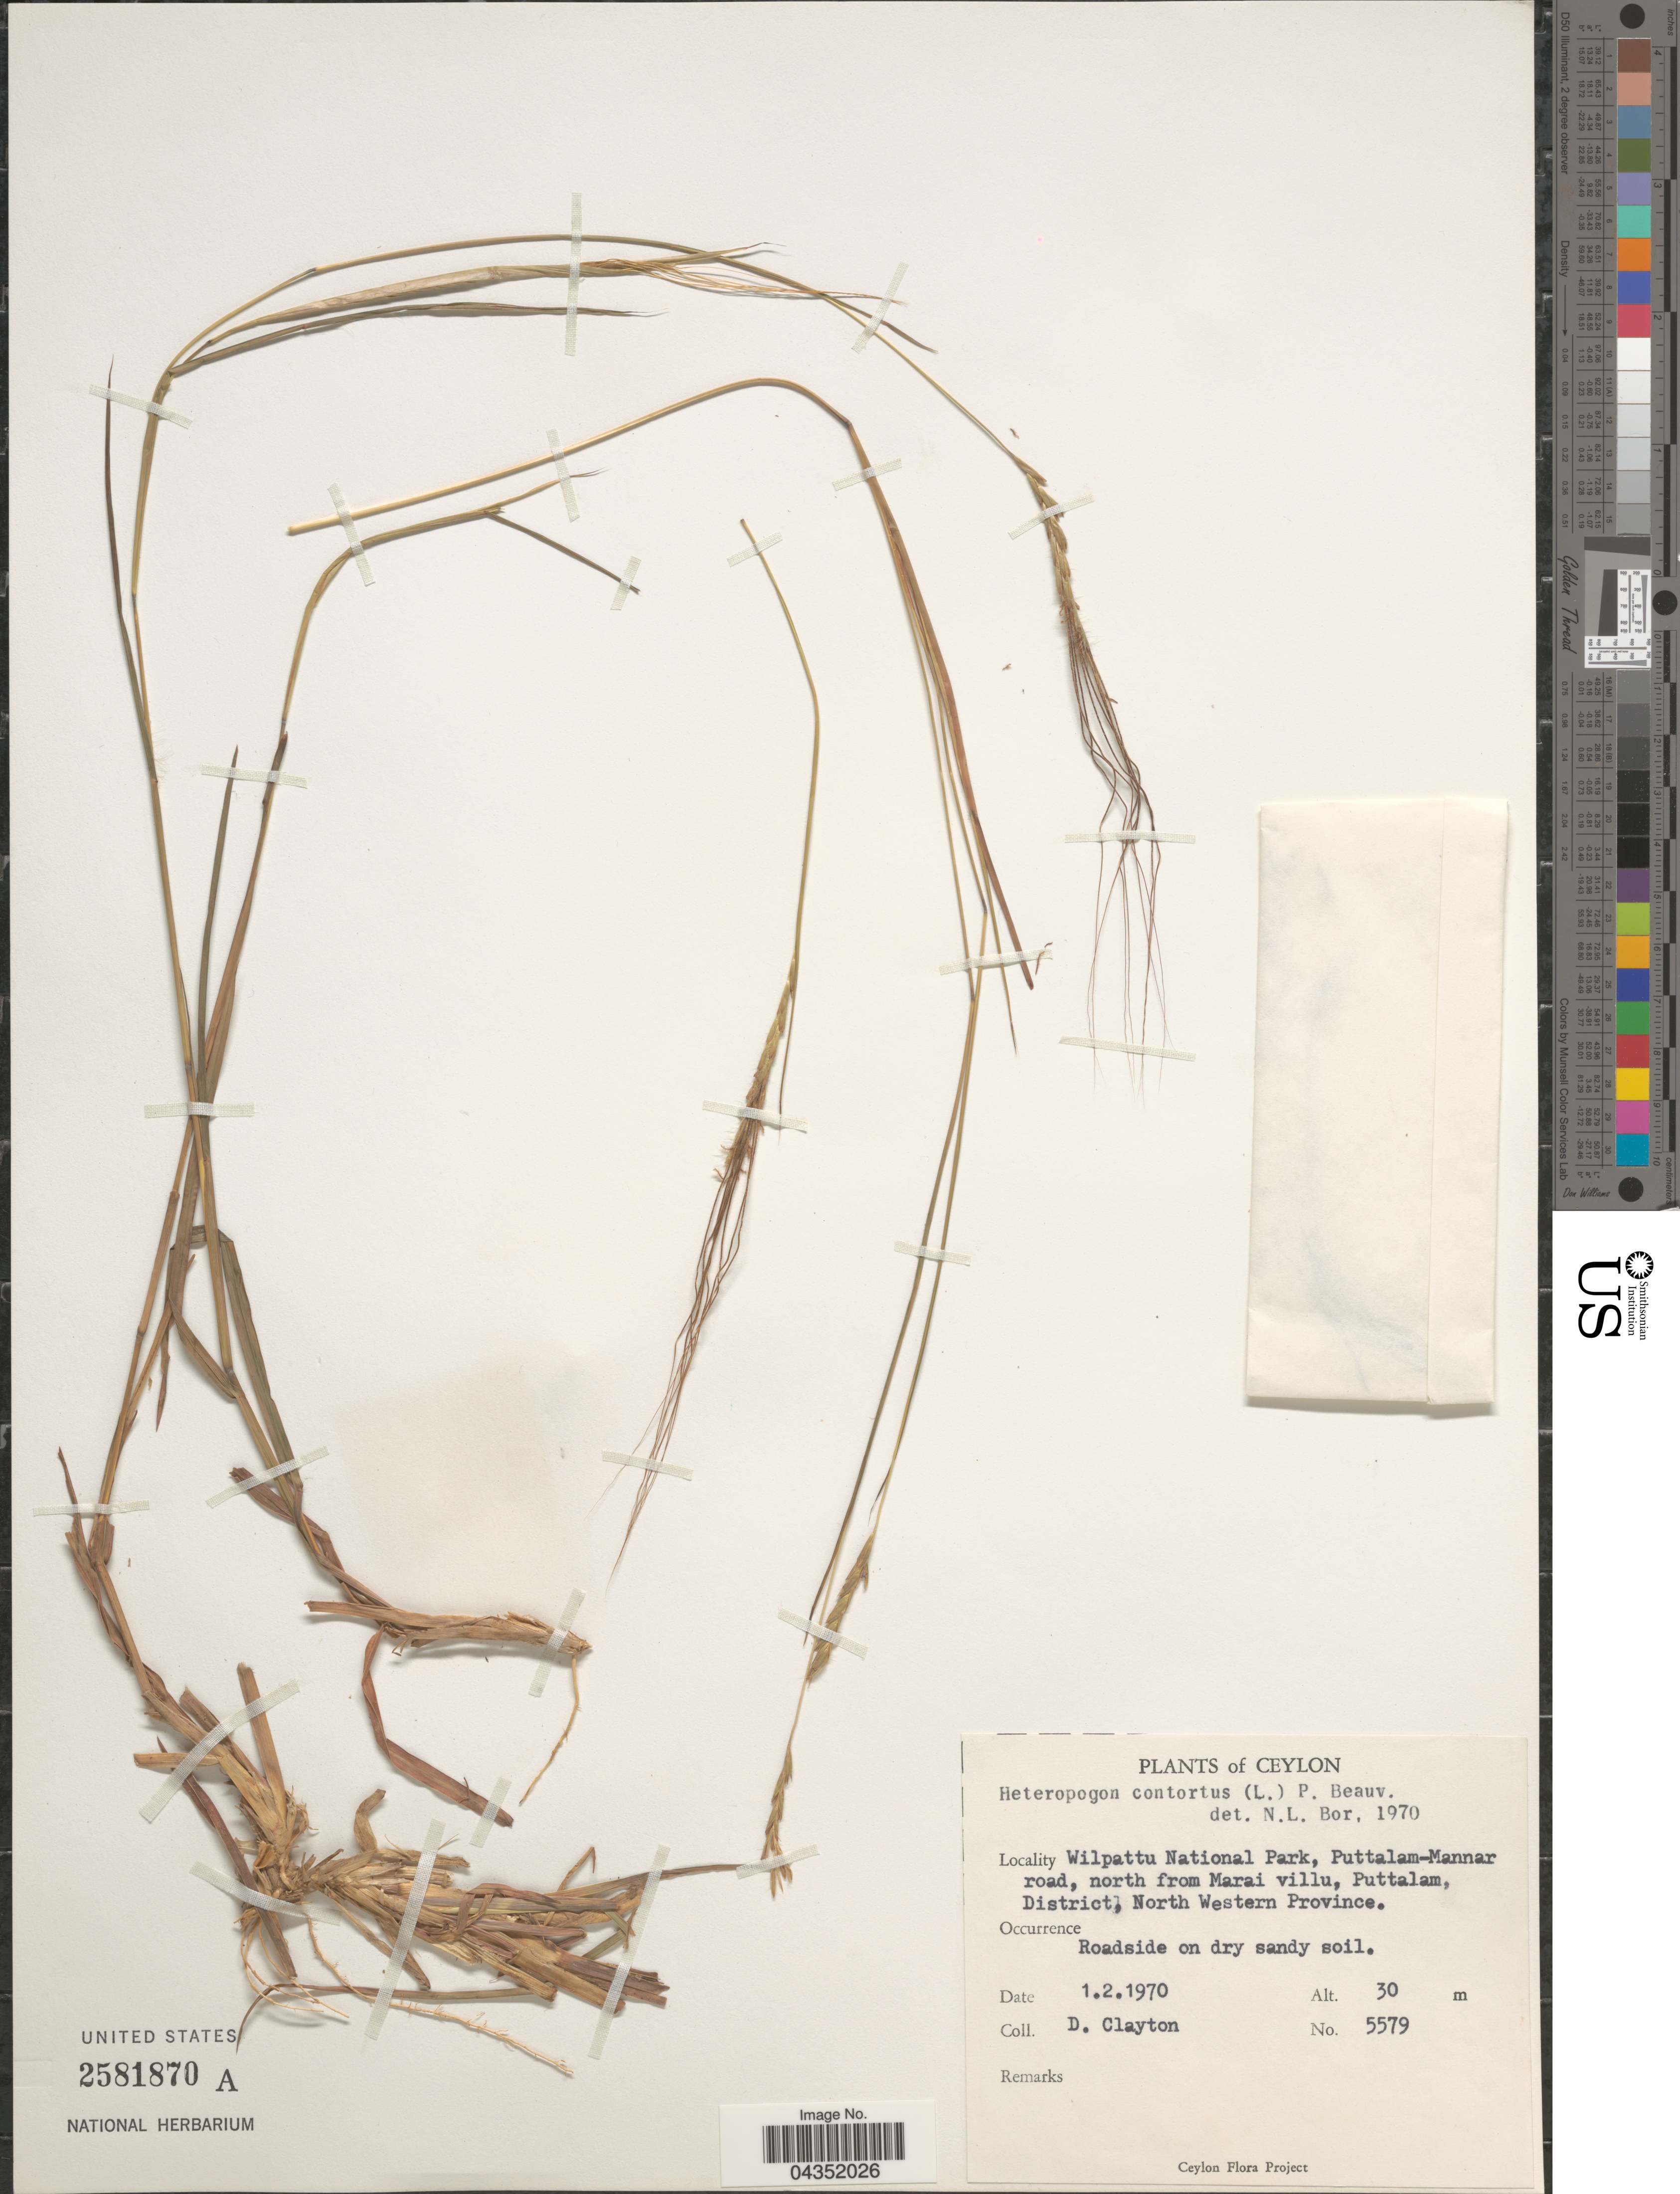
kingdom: Plantae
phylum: Tracheophyta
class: Liliopsida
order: Poales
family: Poaceae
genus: Heteropogon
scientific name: Heteropogon contortus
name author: (L.) P. Beauv. ex Roem. & Schult.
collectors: D. Clayton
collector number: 5579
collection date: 1970-02-01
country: Sri Lanka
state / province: North Western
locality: Ceylon. Wilpattu National Park, Puttalam-Mannar road, north from Marai villu, Puttalam District, North Western Province.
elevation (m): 30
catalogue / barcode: US 2581870A